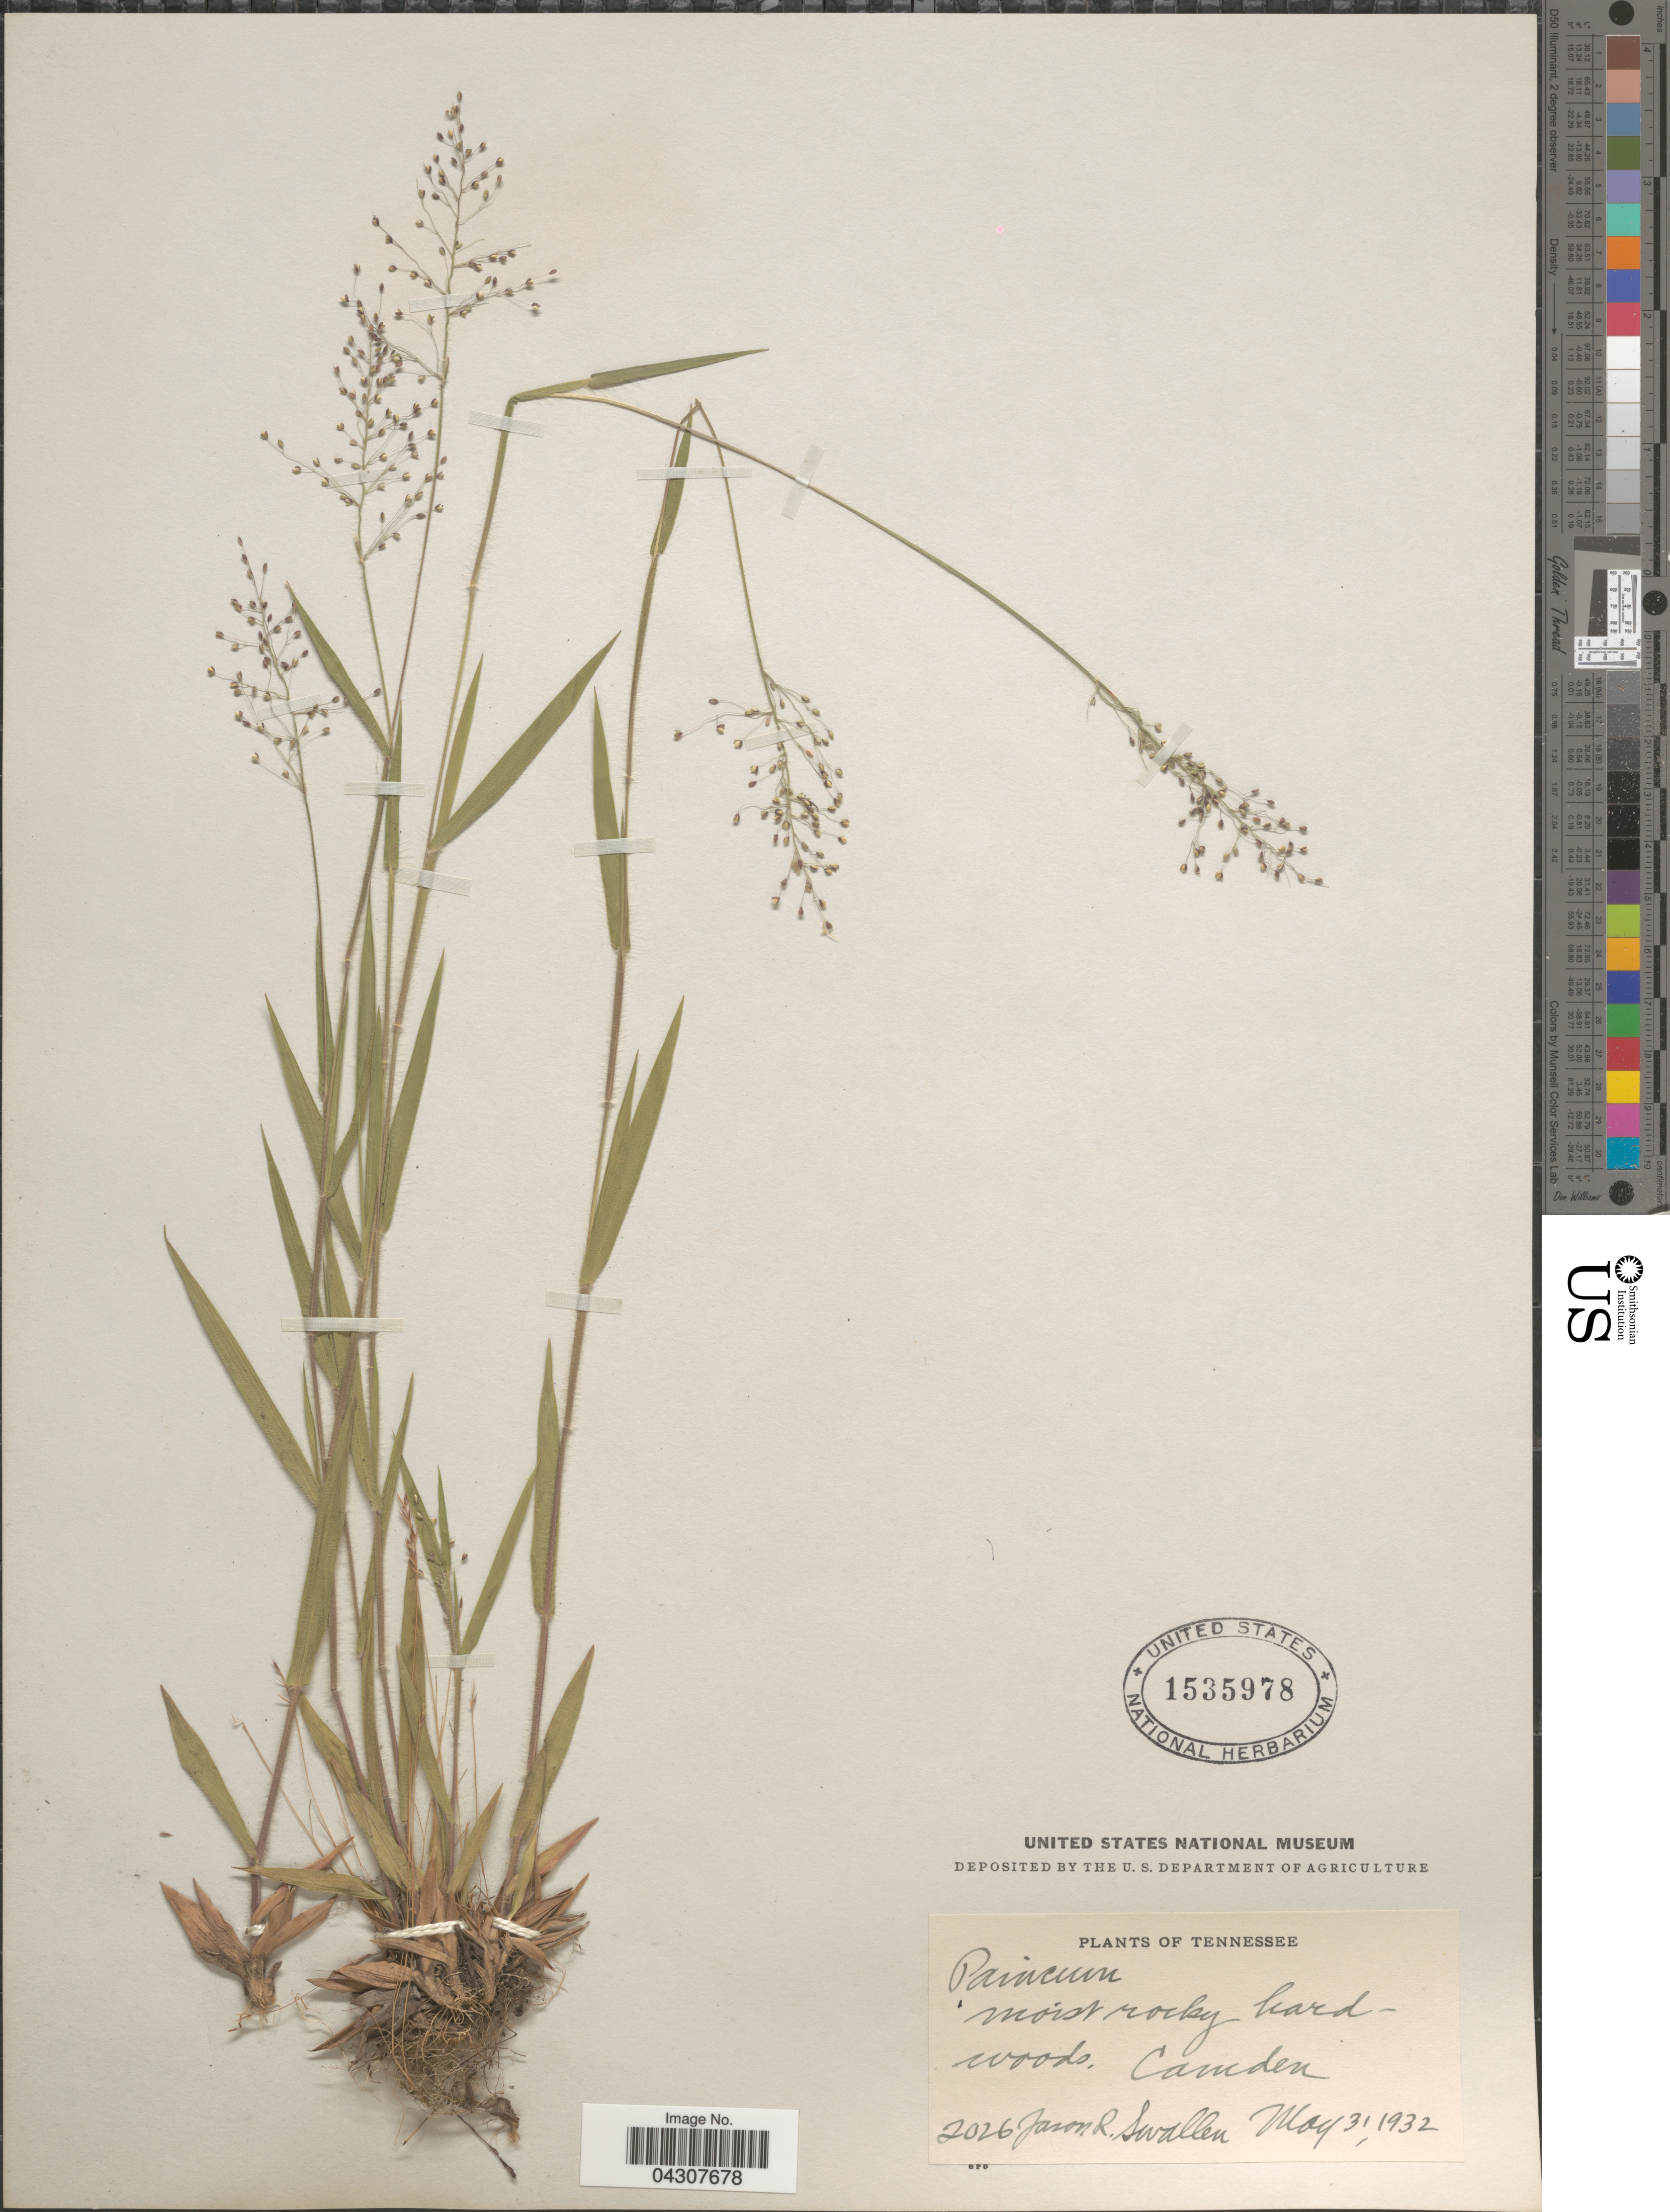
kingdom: Plantae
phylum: Tracheophyta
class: Liliopsida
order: Poales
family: Poaceae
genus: Dichanthelium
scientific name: Dichanthelium acuminatum var. acuminatum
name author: (Sw.) Gould & C.A. Clark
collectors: J. R. Swallen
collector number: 2026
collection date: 1932-05-31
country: United States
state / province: Tennessee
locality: Moist rocky hardwoods, Camden.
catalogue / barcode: US 1535978